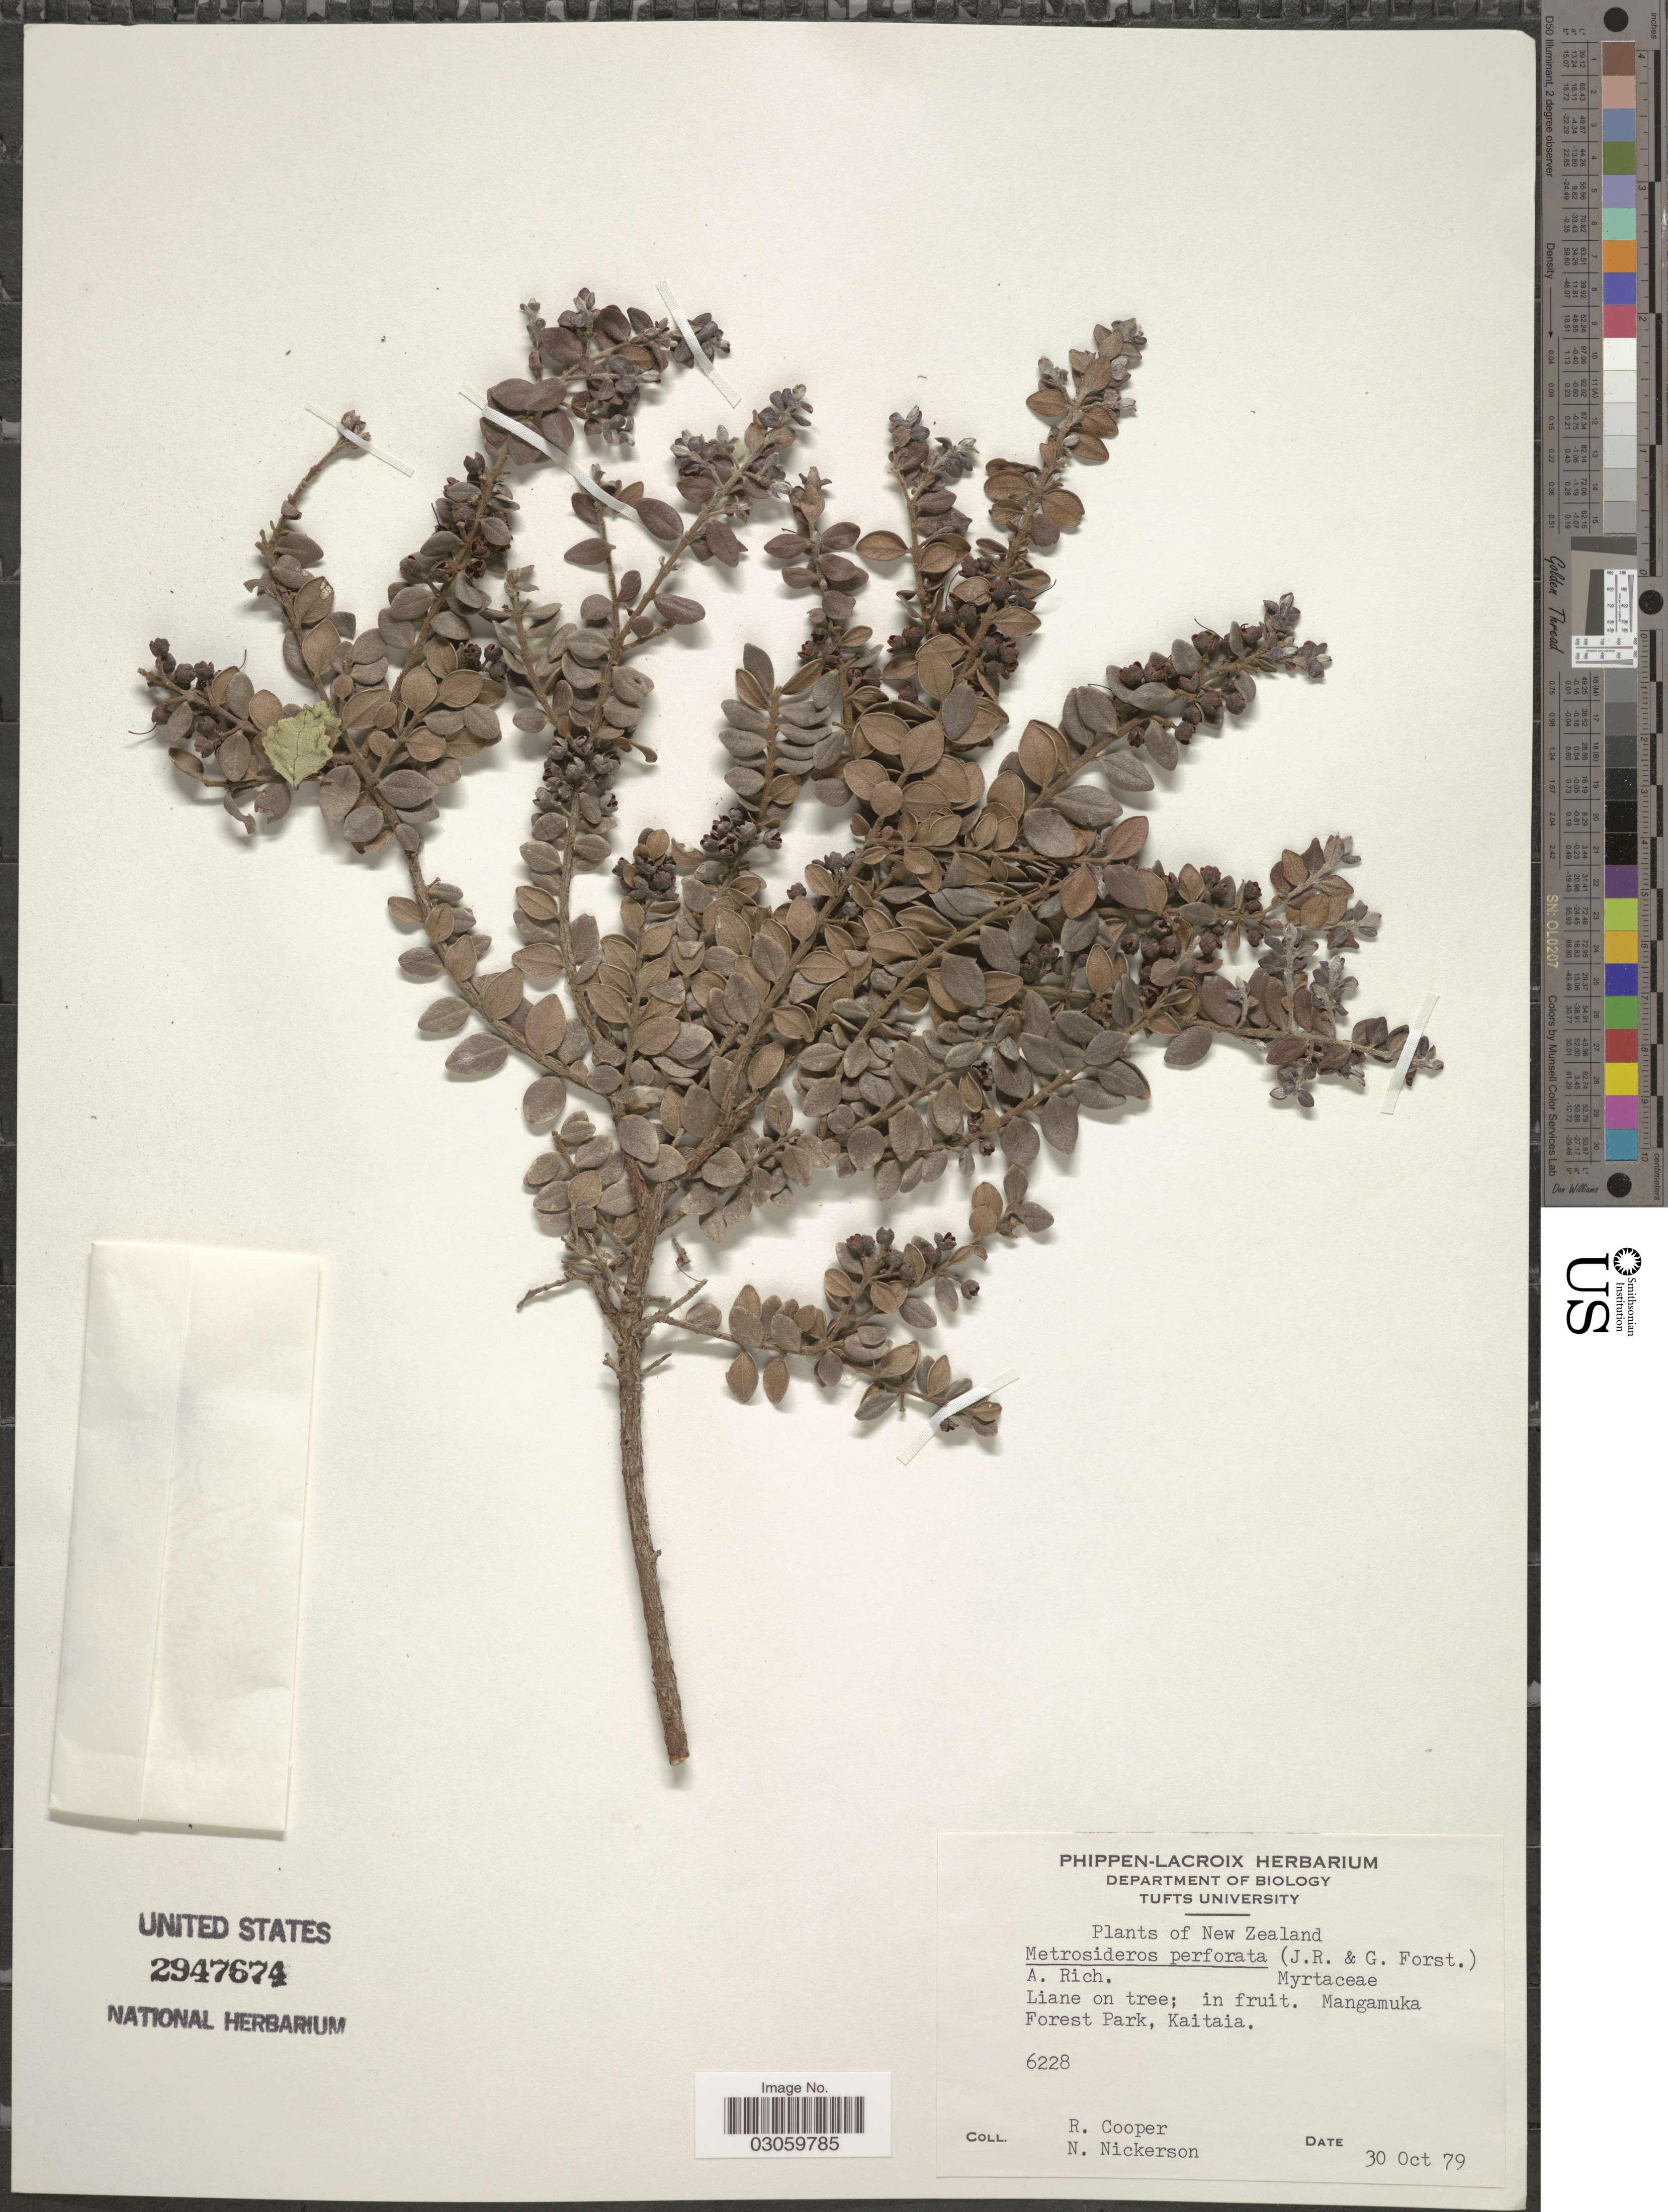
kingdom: Plantae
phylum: Tracheophyta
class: Magnoliopsida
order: Myrtales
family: Myrtaceae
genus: Metrosideros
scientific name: Metrosideros perforata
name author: (J.R. Forst. & G. Forst.) Druce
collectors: R. Cooper & N. Nickerson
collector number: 6228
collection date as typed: Transcribed d/m/y: 30/10/79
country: New Zealand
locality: Mangamuka Forest Park, Kaitaia.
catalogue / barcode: US 2947674